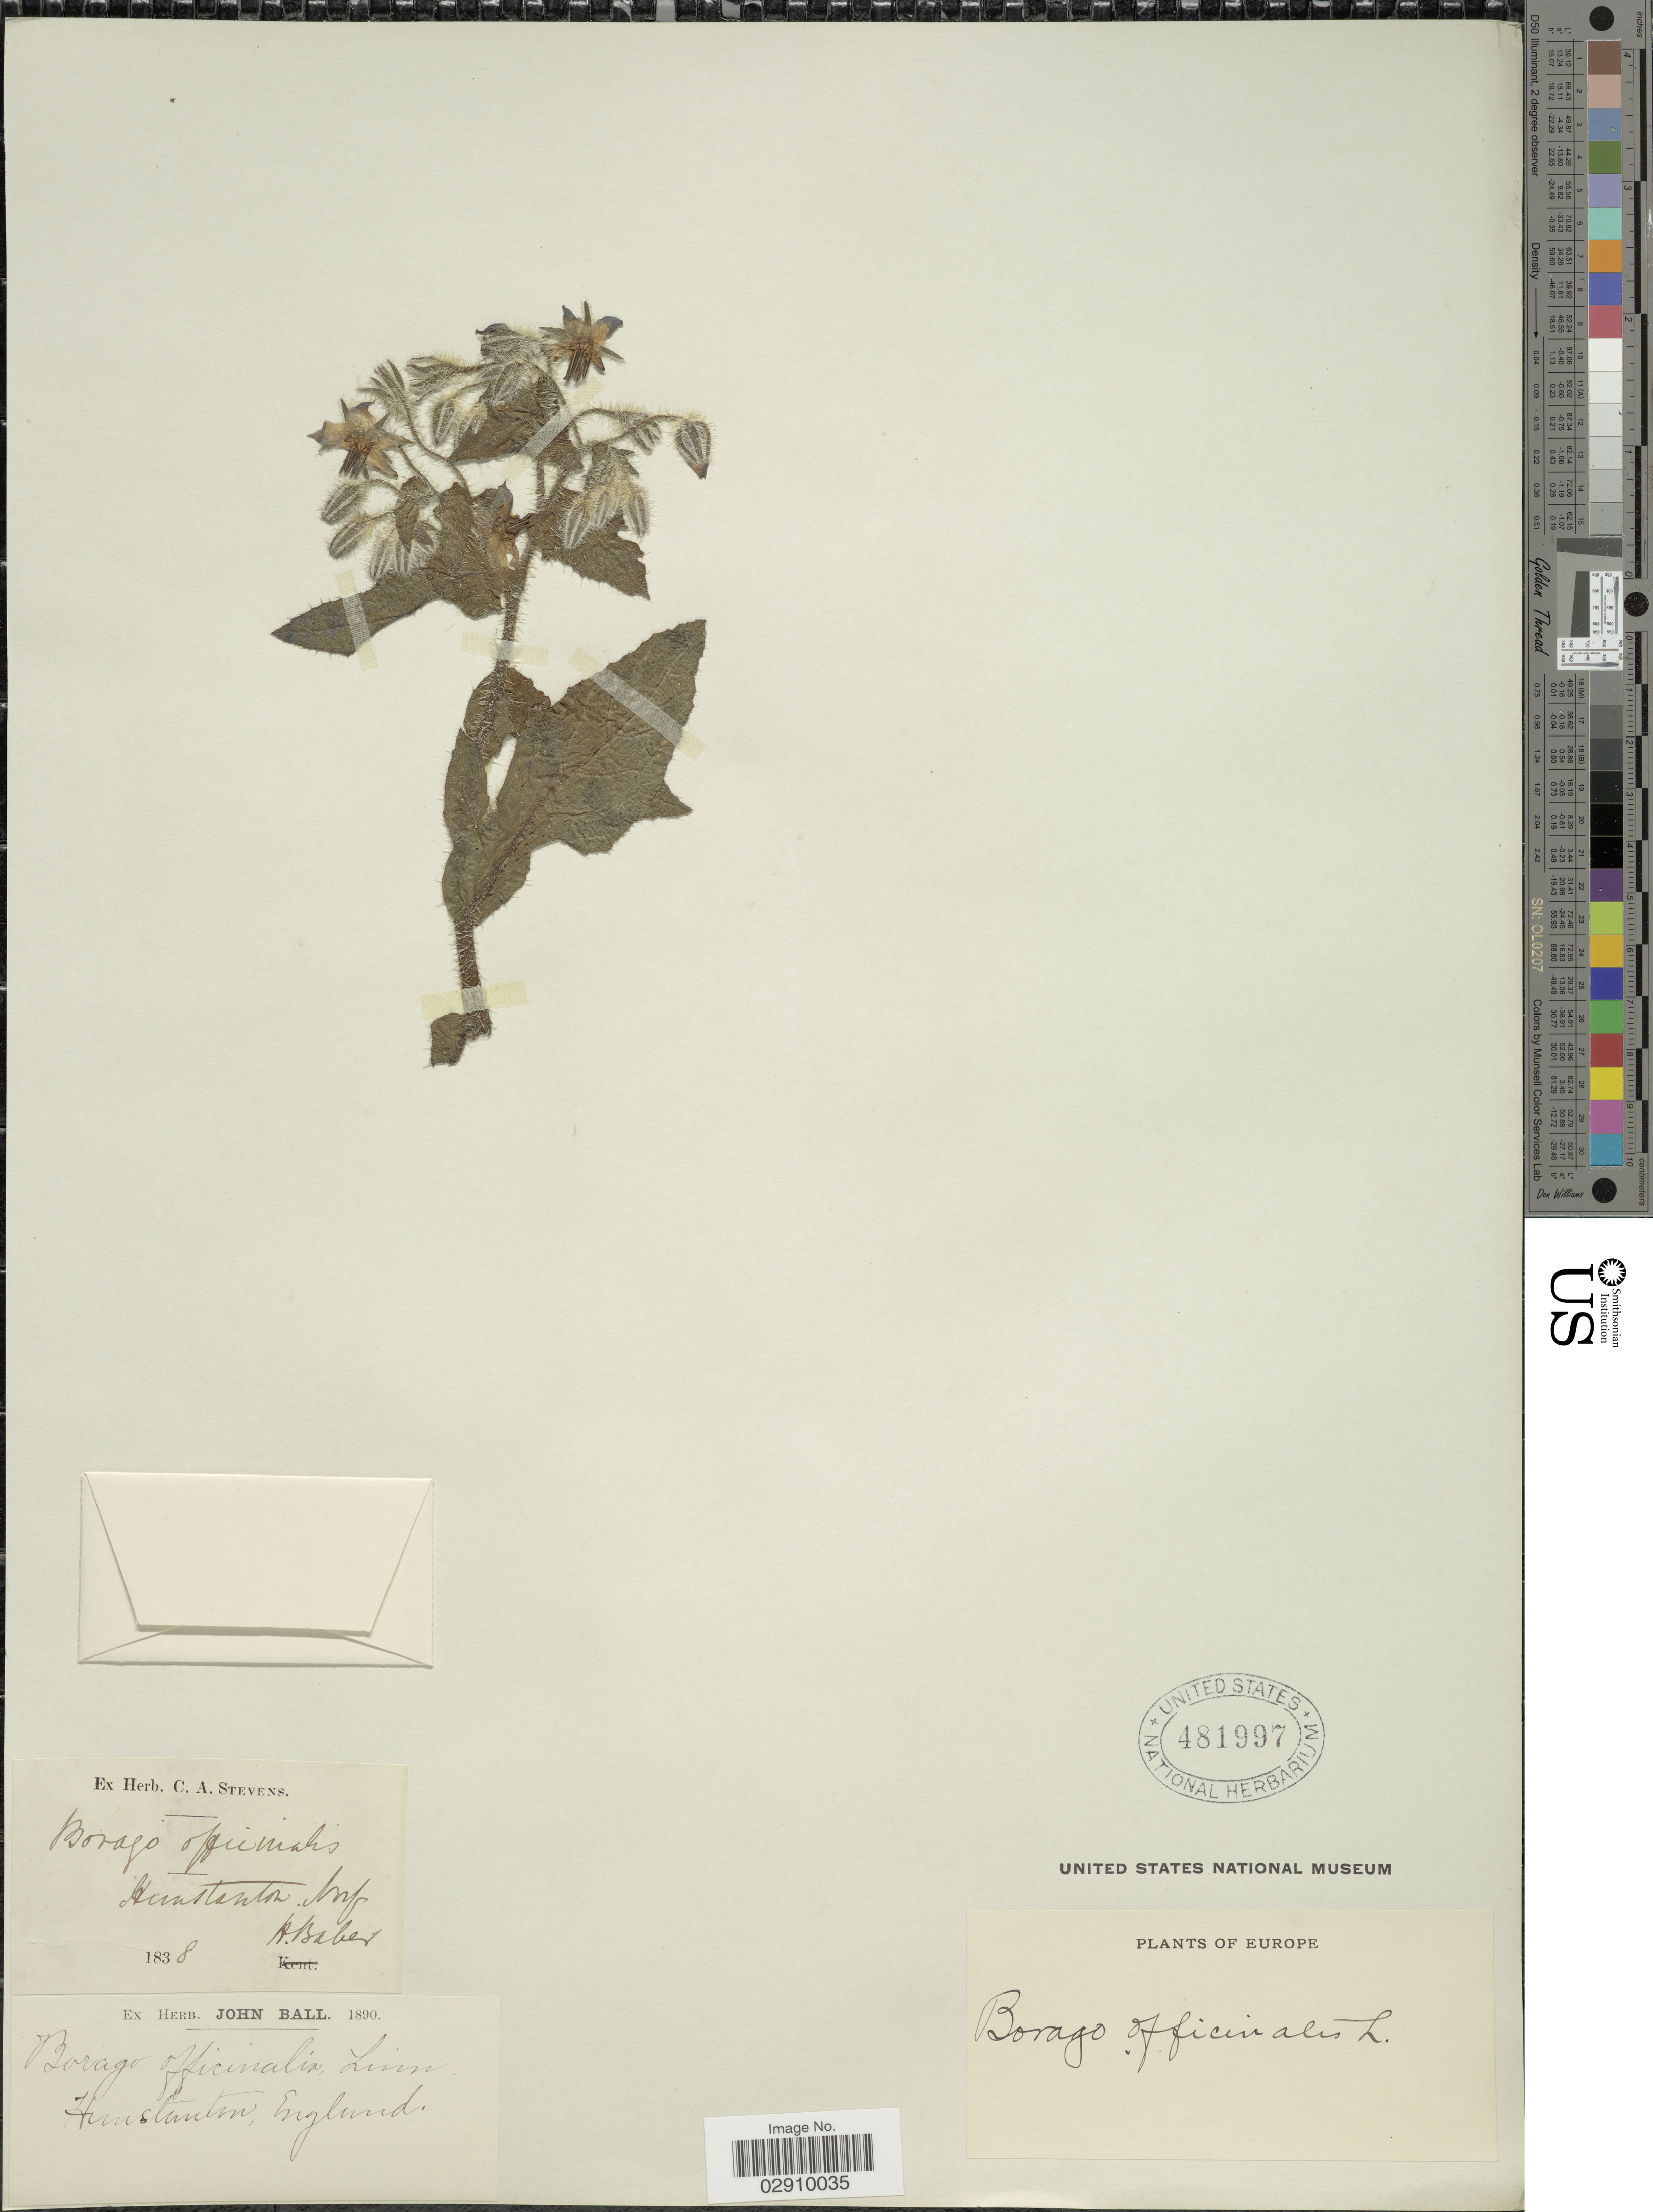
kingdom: Plantae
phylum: Tracheophyta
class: Magnoliopsida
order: Boraginales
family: Boraginaceae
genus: Borago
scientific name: Borago officinalis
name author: L.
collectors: H. Baber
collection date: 1838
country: United Kingdom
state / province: England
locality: Hunstanton.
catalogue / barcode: US 481997